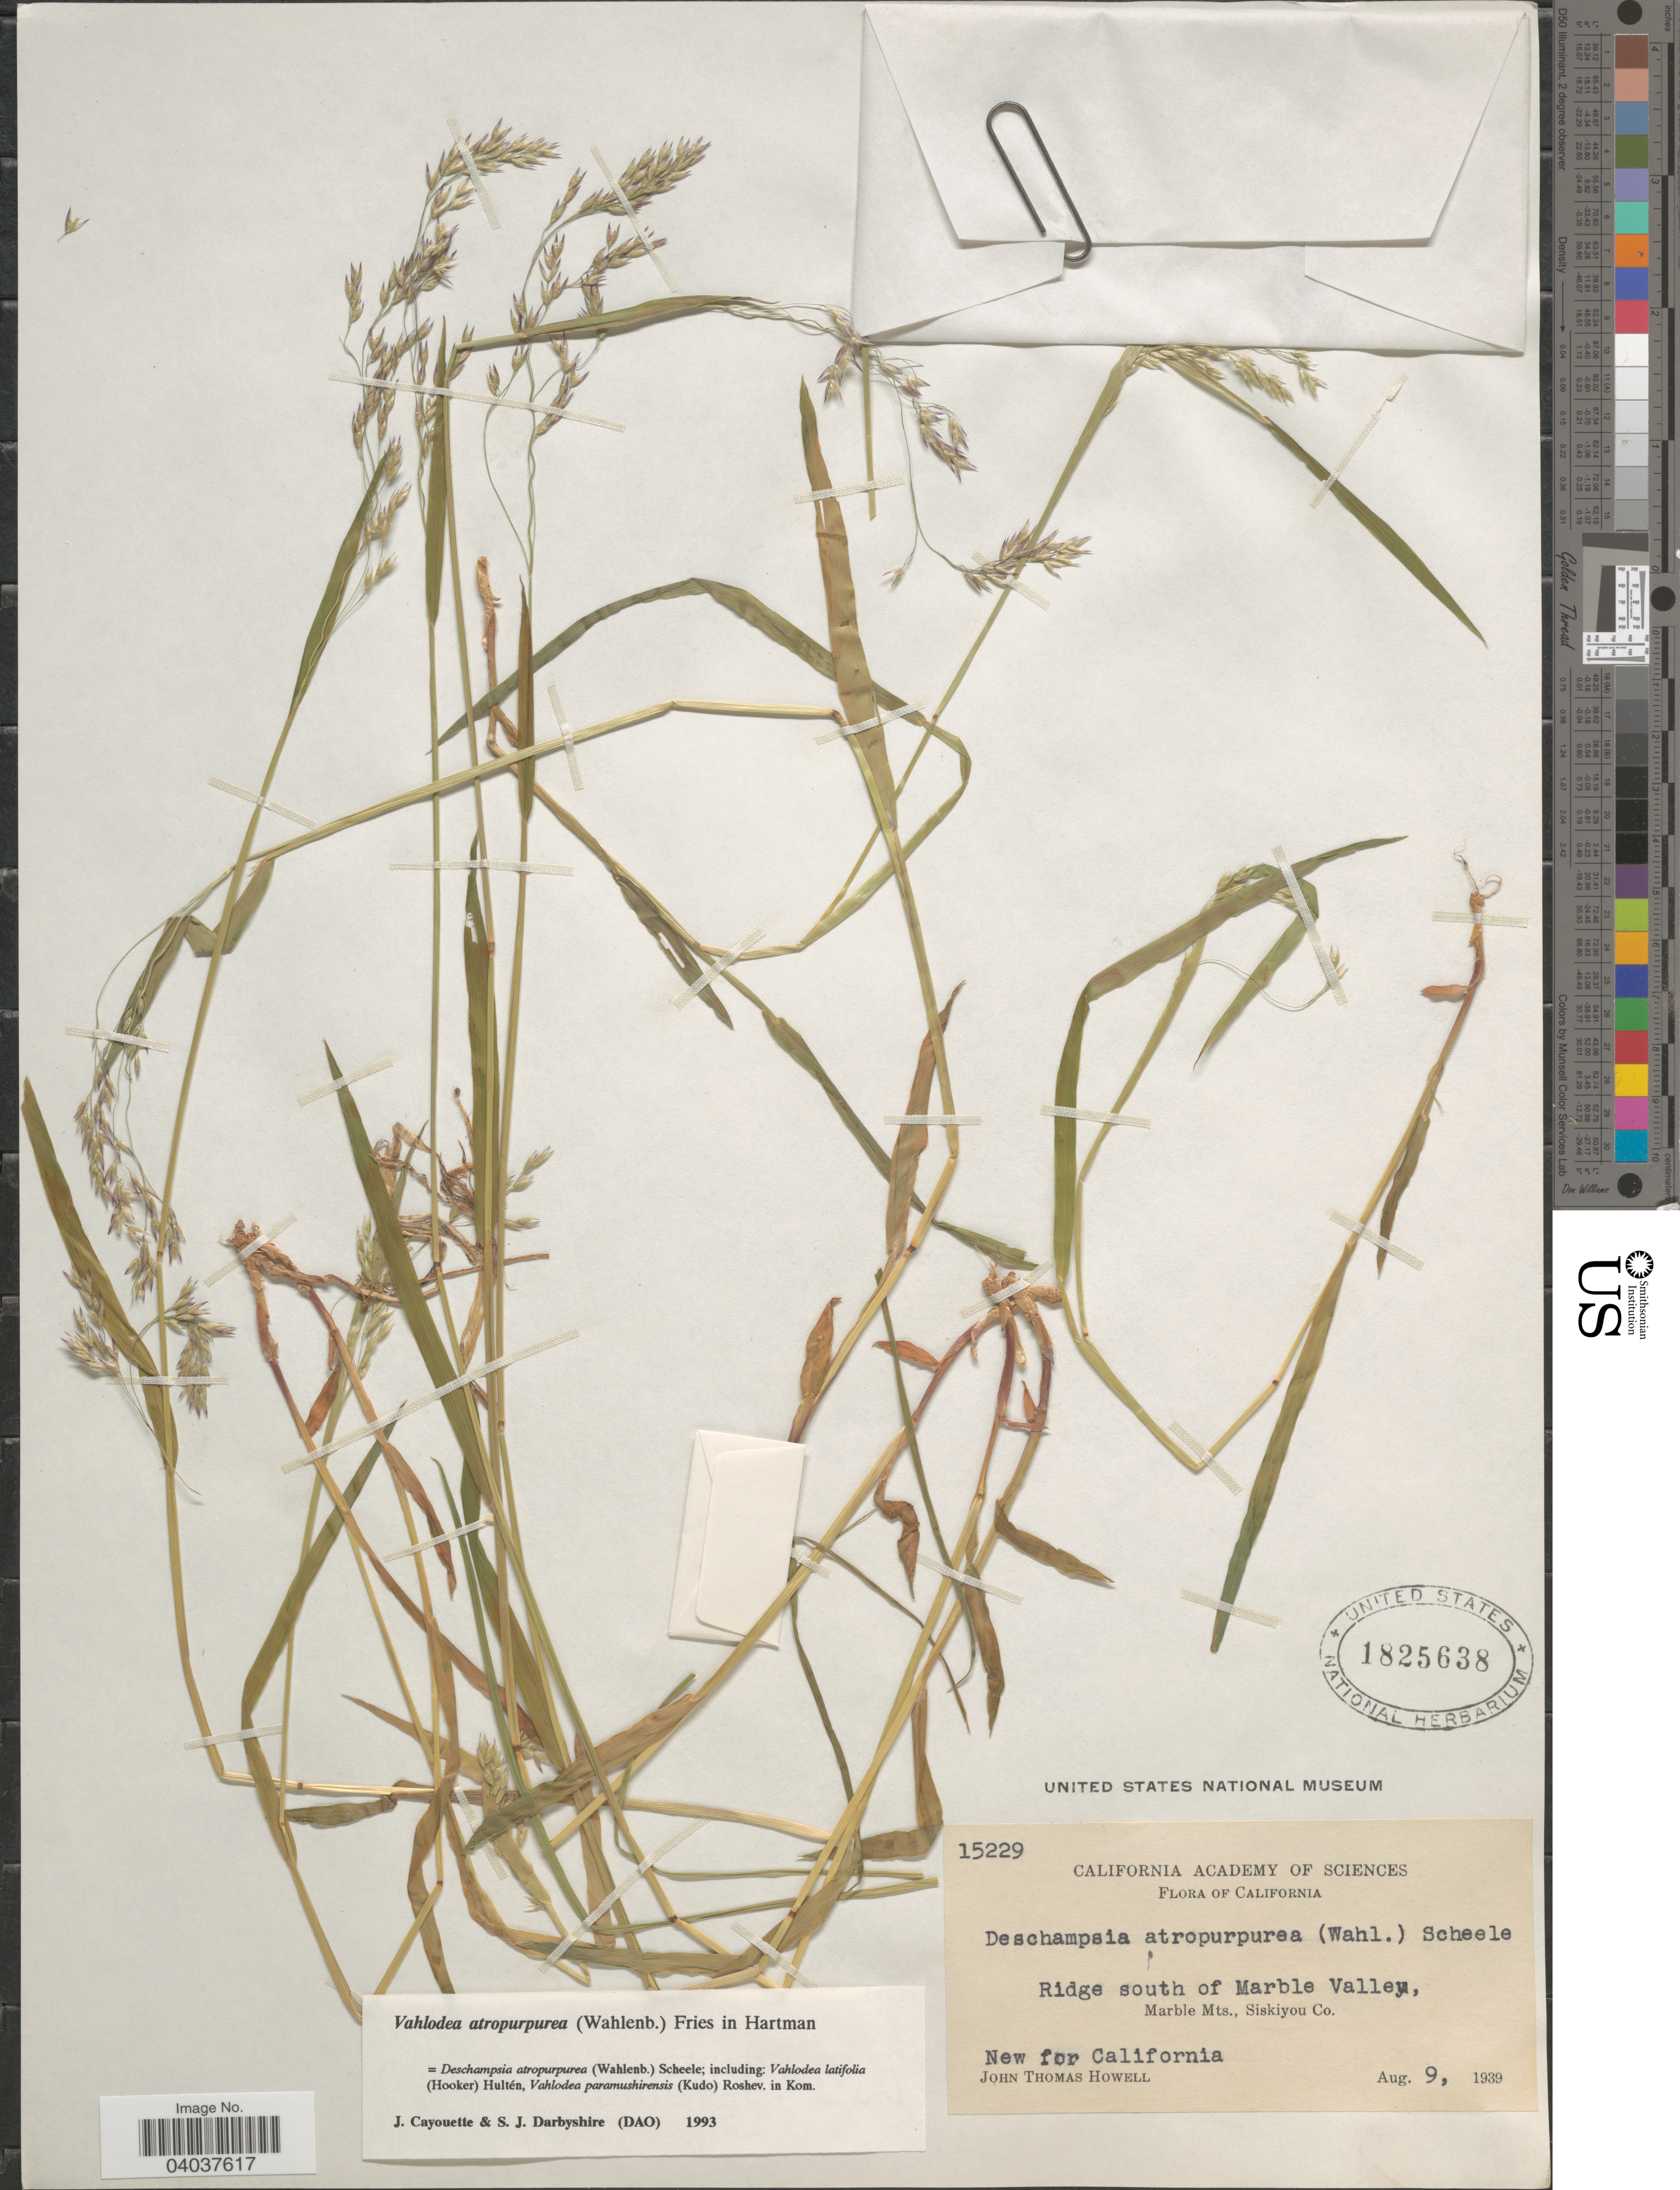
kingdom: Plantae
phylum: Tracheophyta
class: Liliopsida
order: Poales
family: Poaceae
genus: Vahlodea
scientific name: Vahlodea atropurpurea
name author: (Wahlenb.) Fr. ex Hartm.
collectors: J. T. Howell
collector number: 15229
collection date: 1939-08-09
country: United States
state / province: California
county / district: Siskiyou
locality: Ridge south of Marble Valley, Marble Mts., Siskiyou Co.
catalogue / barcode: US 1825638